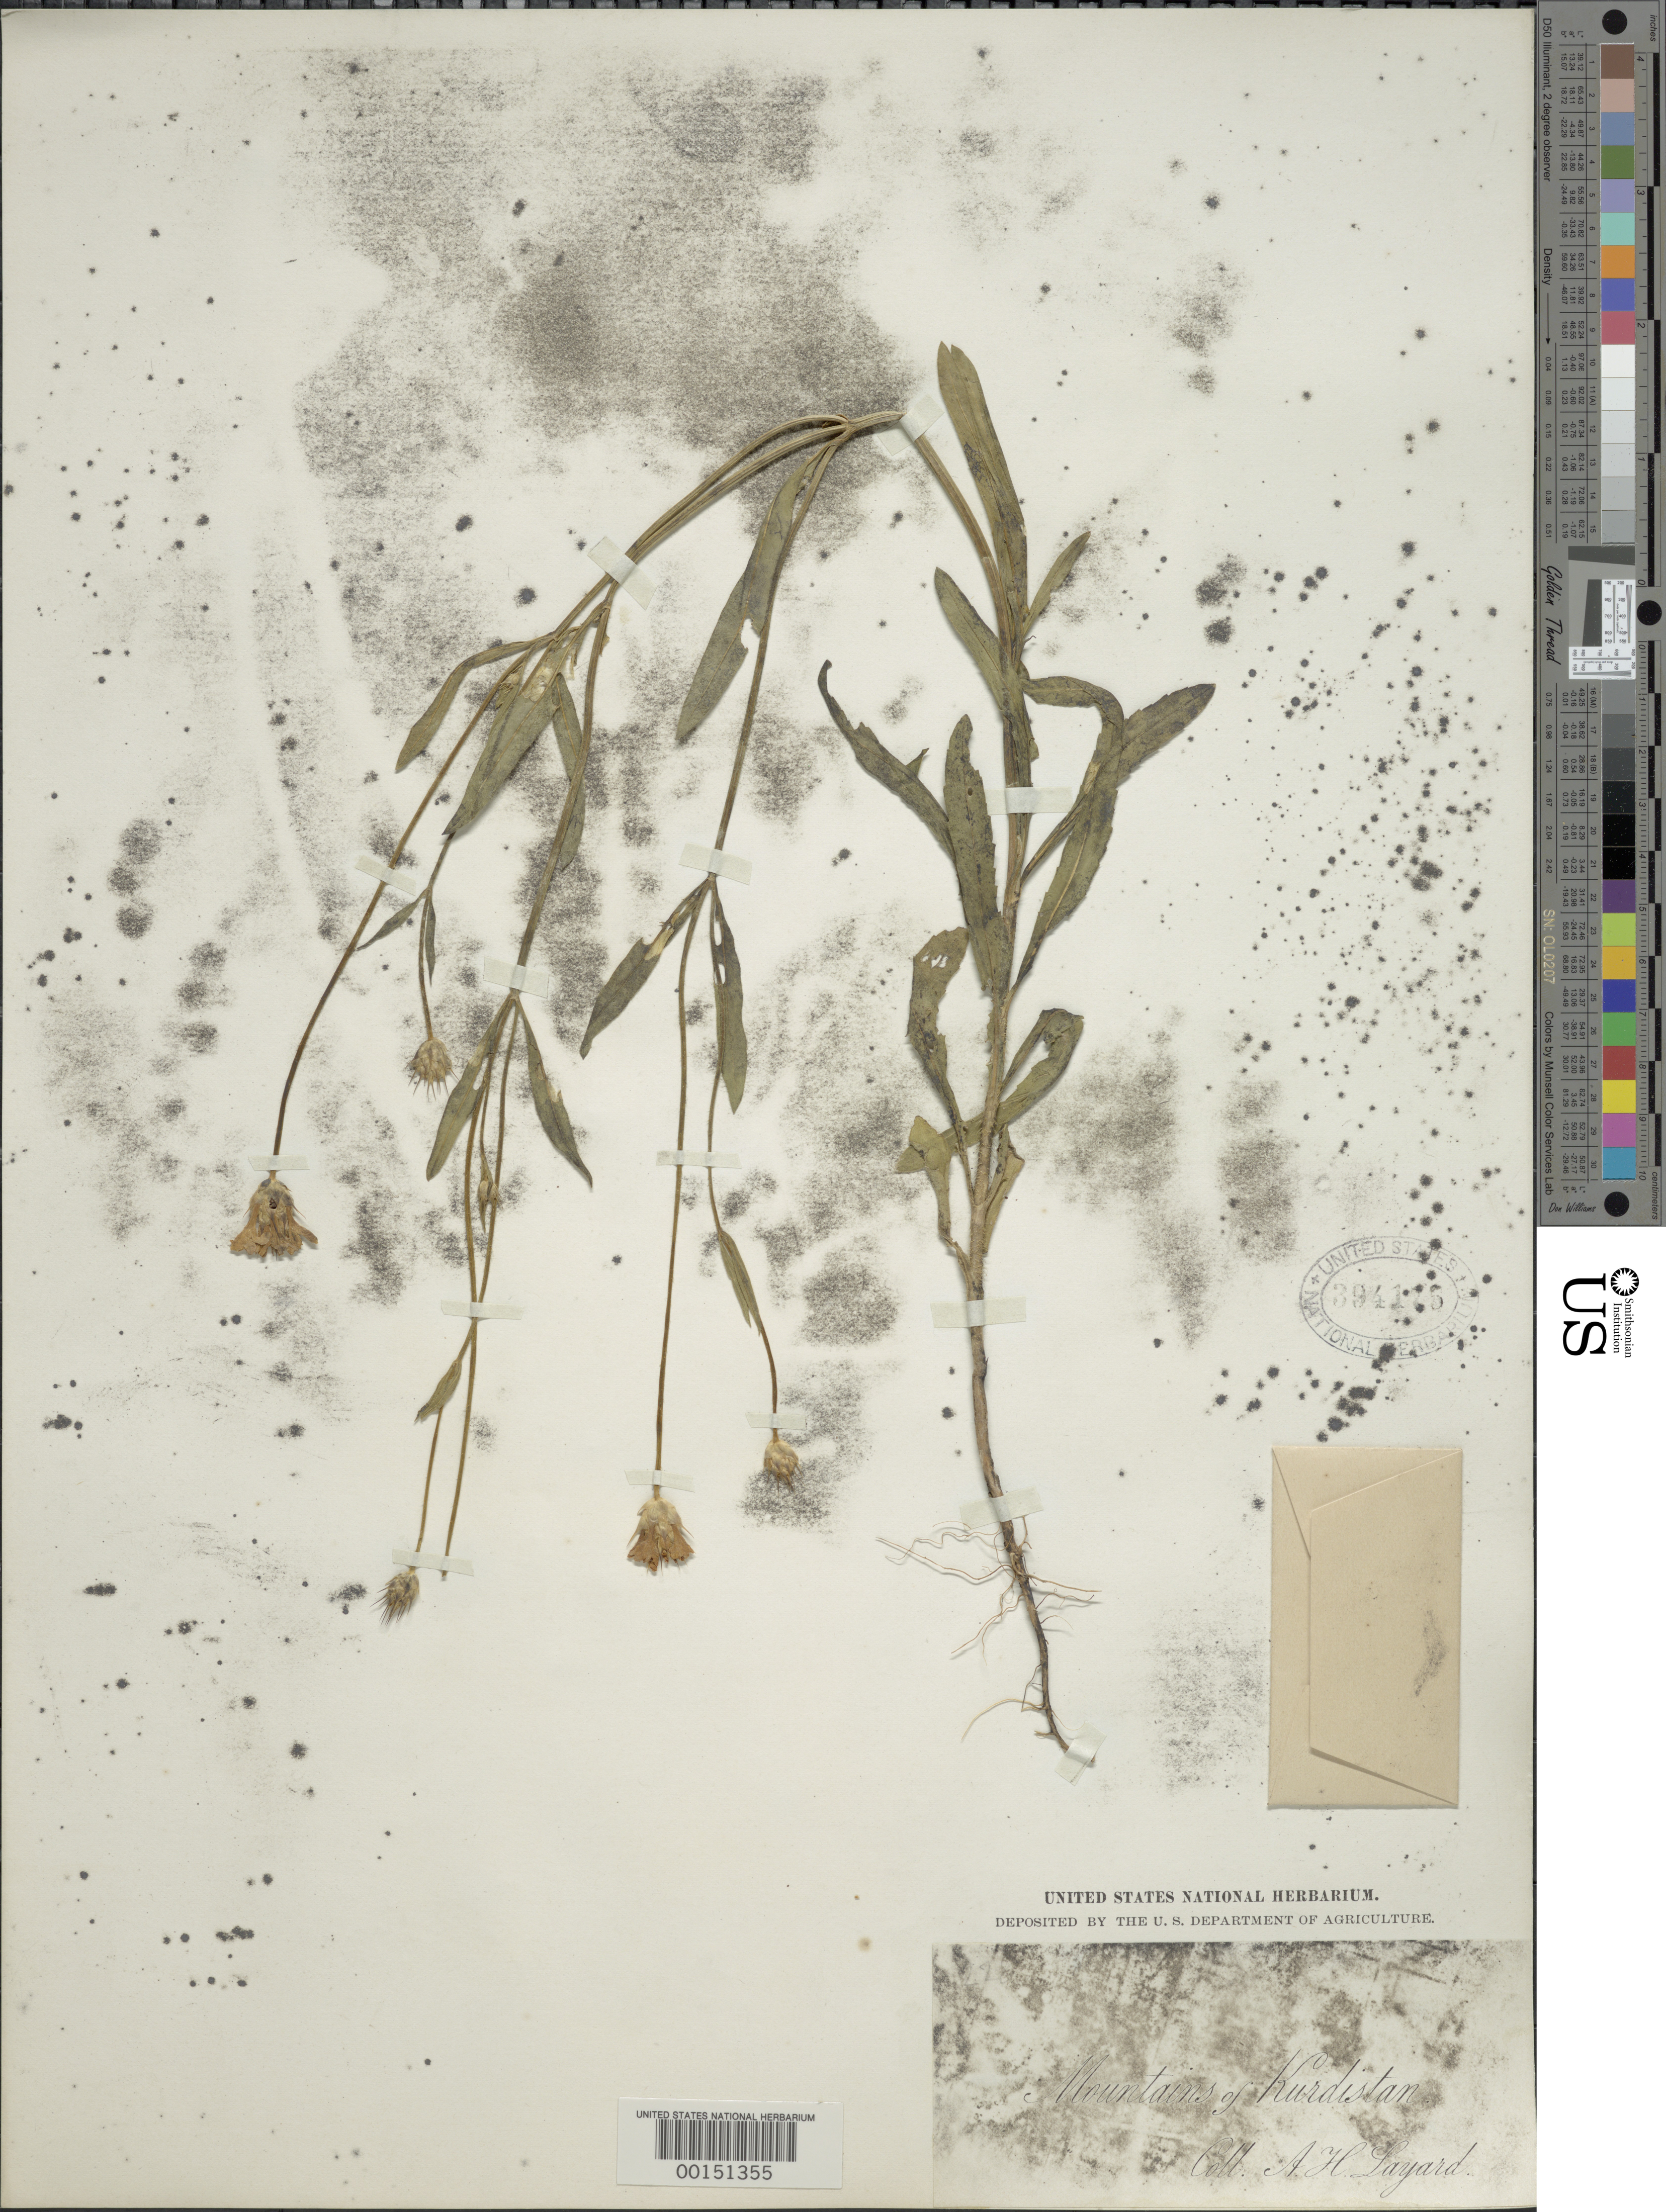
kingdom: Plantae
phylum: Tracheophyta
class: Magnoliopsida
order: Dipsacales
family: Caprifoliaceae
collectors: A. Layard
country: Armenia / Azerbaijan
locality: Mountains of Kurdistan [in former USSR]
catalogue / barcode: US 394175